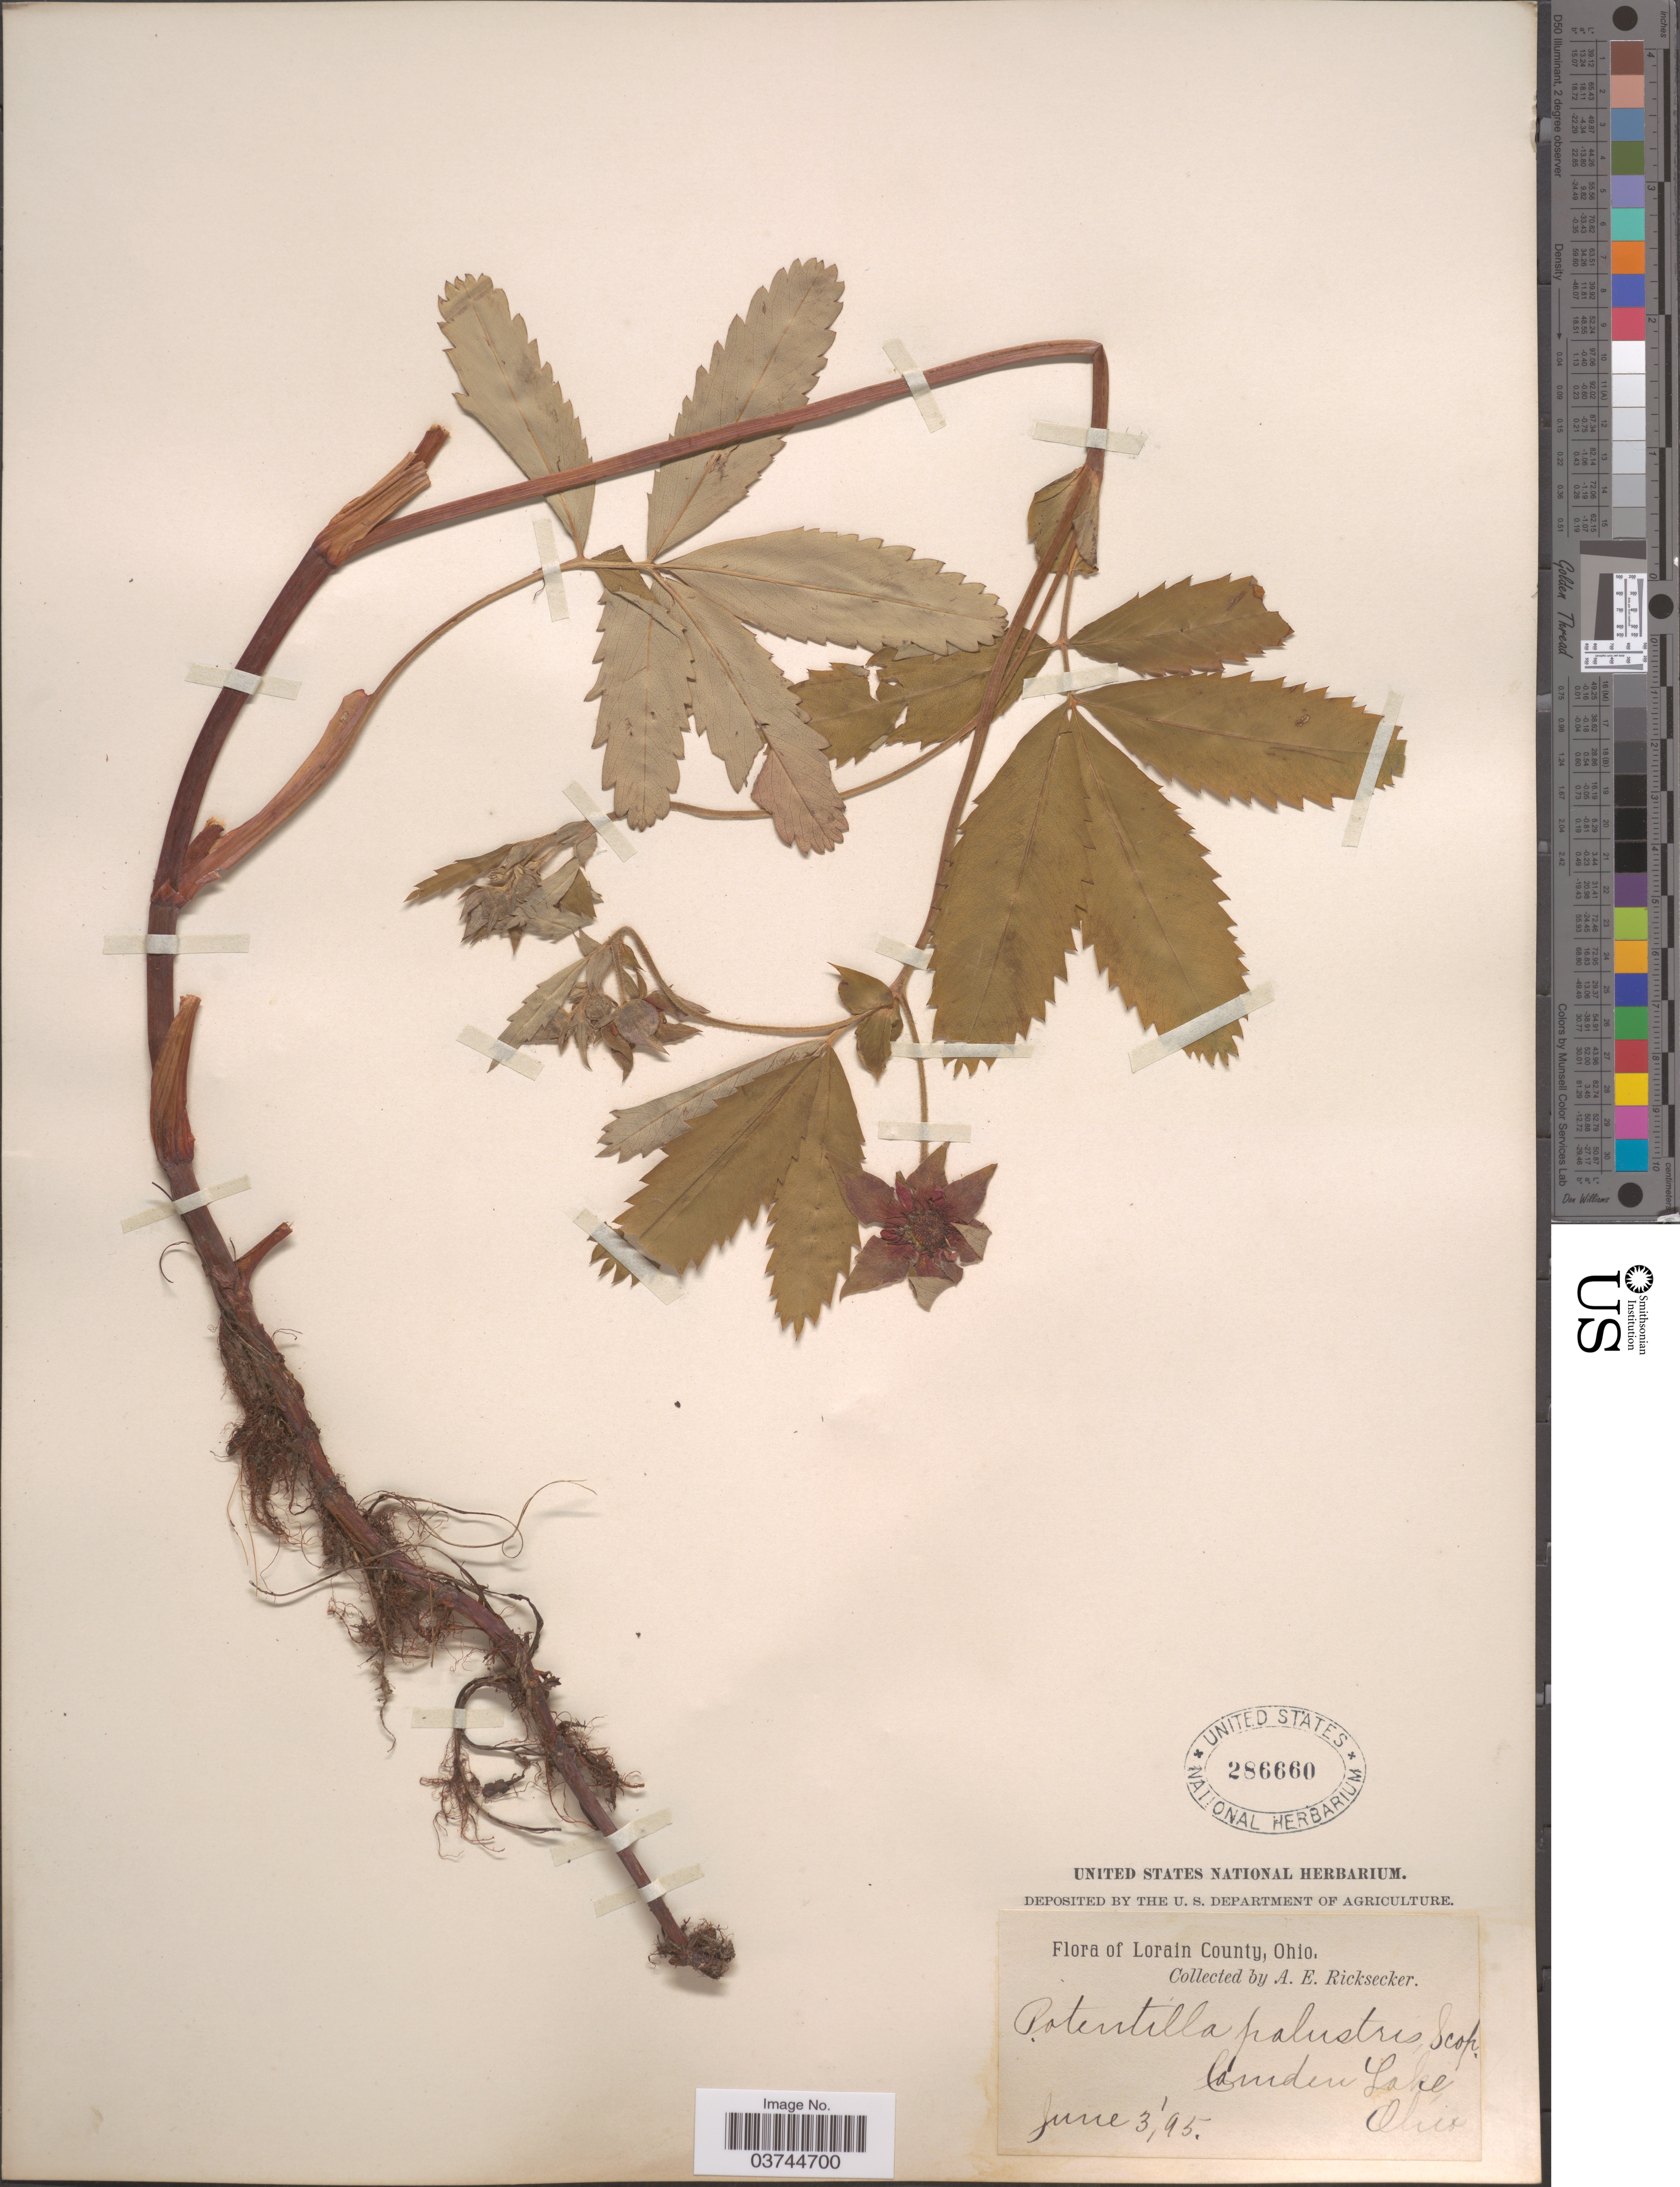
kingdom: Plantae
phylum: Tracheophyta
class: Magnoliopsida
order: Rosales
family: Rosaceae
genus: Comarum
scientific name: Comarum palustre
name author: L.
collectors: A. E. Ricksecker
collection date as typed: Transcribed d/m/y: 3/6/95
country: United States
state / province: Ohio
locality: Lorain County. Camden Lake.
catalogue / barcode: US 286660